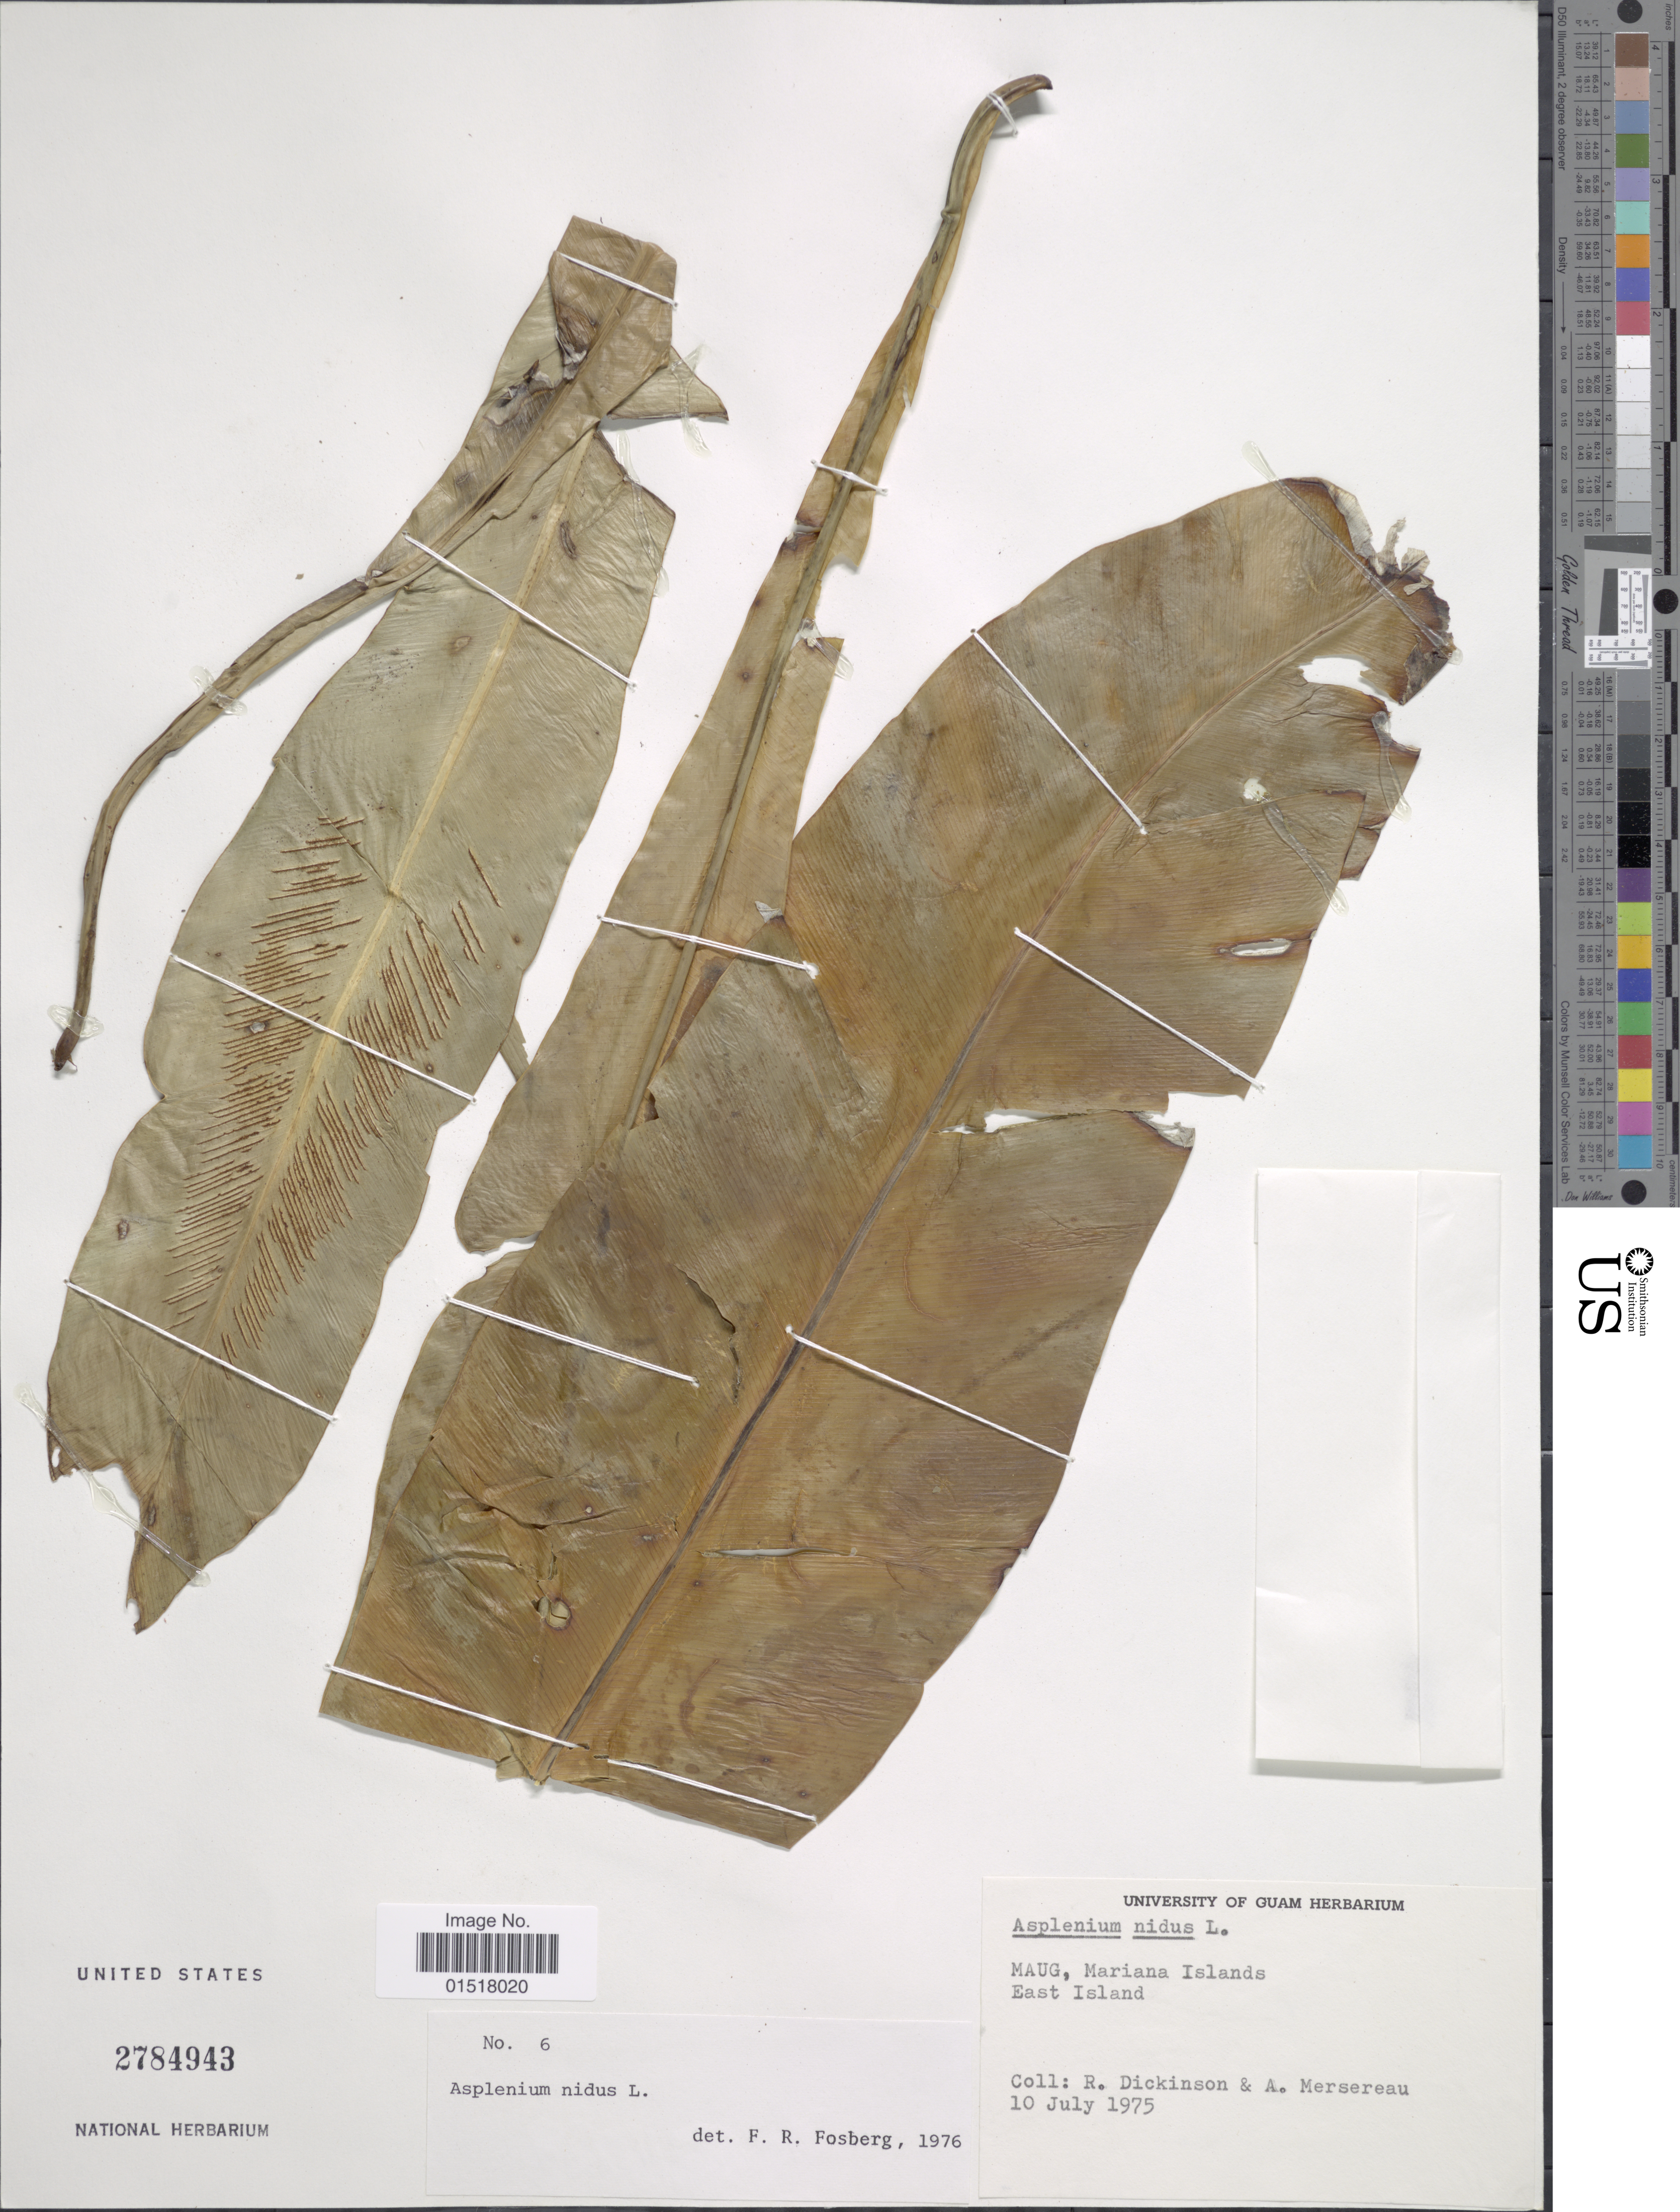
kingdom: Plantae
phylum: Tracheophyta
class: Polypodiopsida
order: Polypodiales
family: Aspleniaceae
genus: Asplenium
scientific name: Asplenium nidus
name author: L.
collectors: R. Dickinson & A. Mersereau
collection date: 1975-07-10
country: Northern Mariana Islands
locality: Maug, Mariana Islands. East Island.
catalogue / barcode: US 2784943